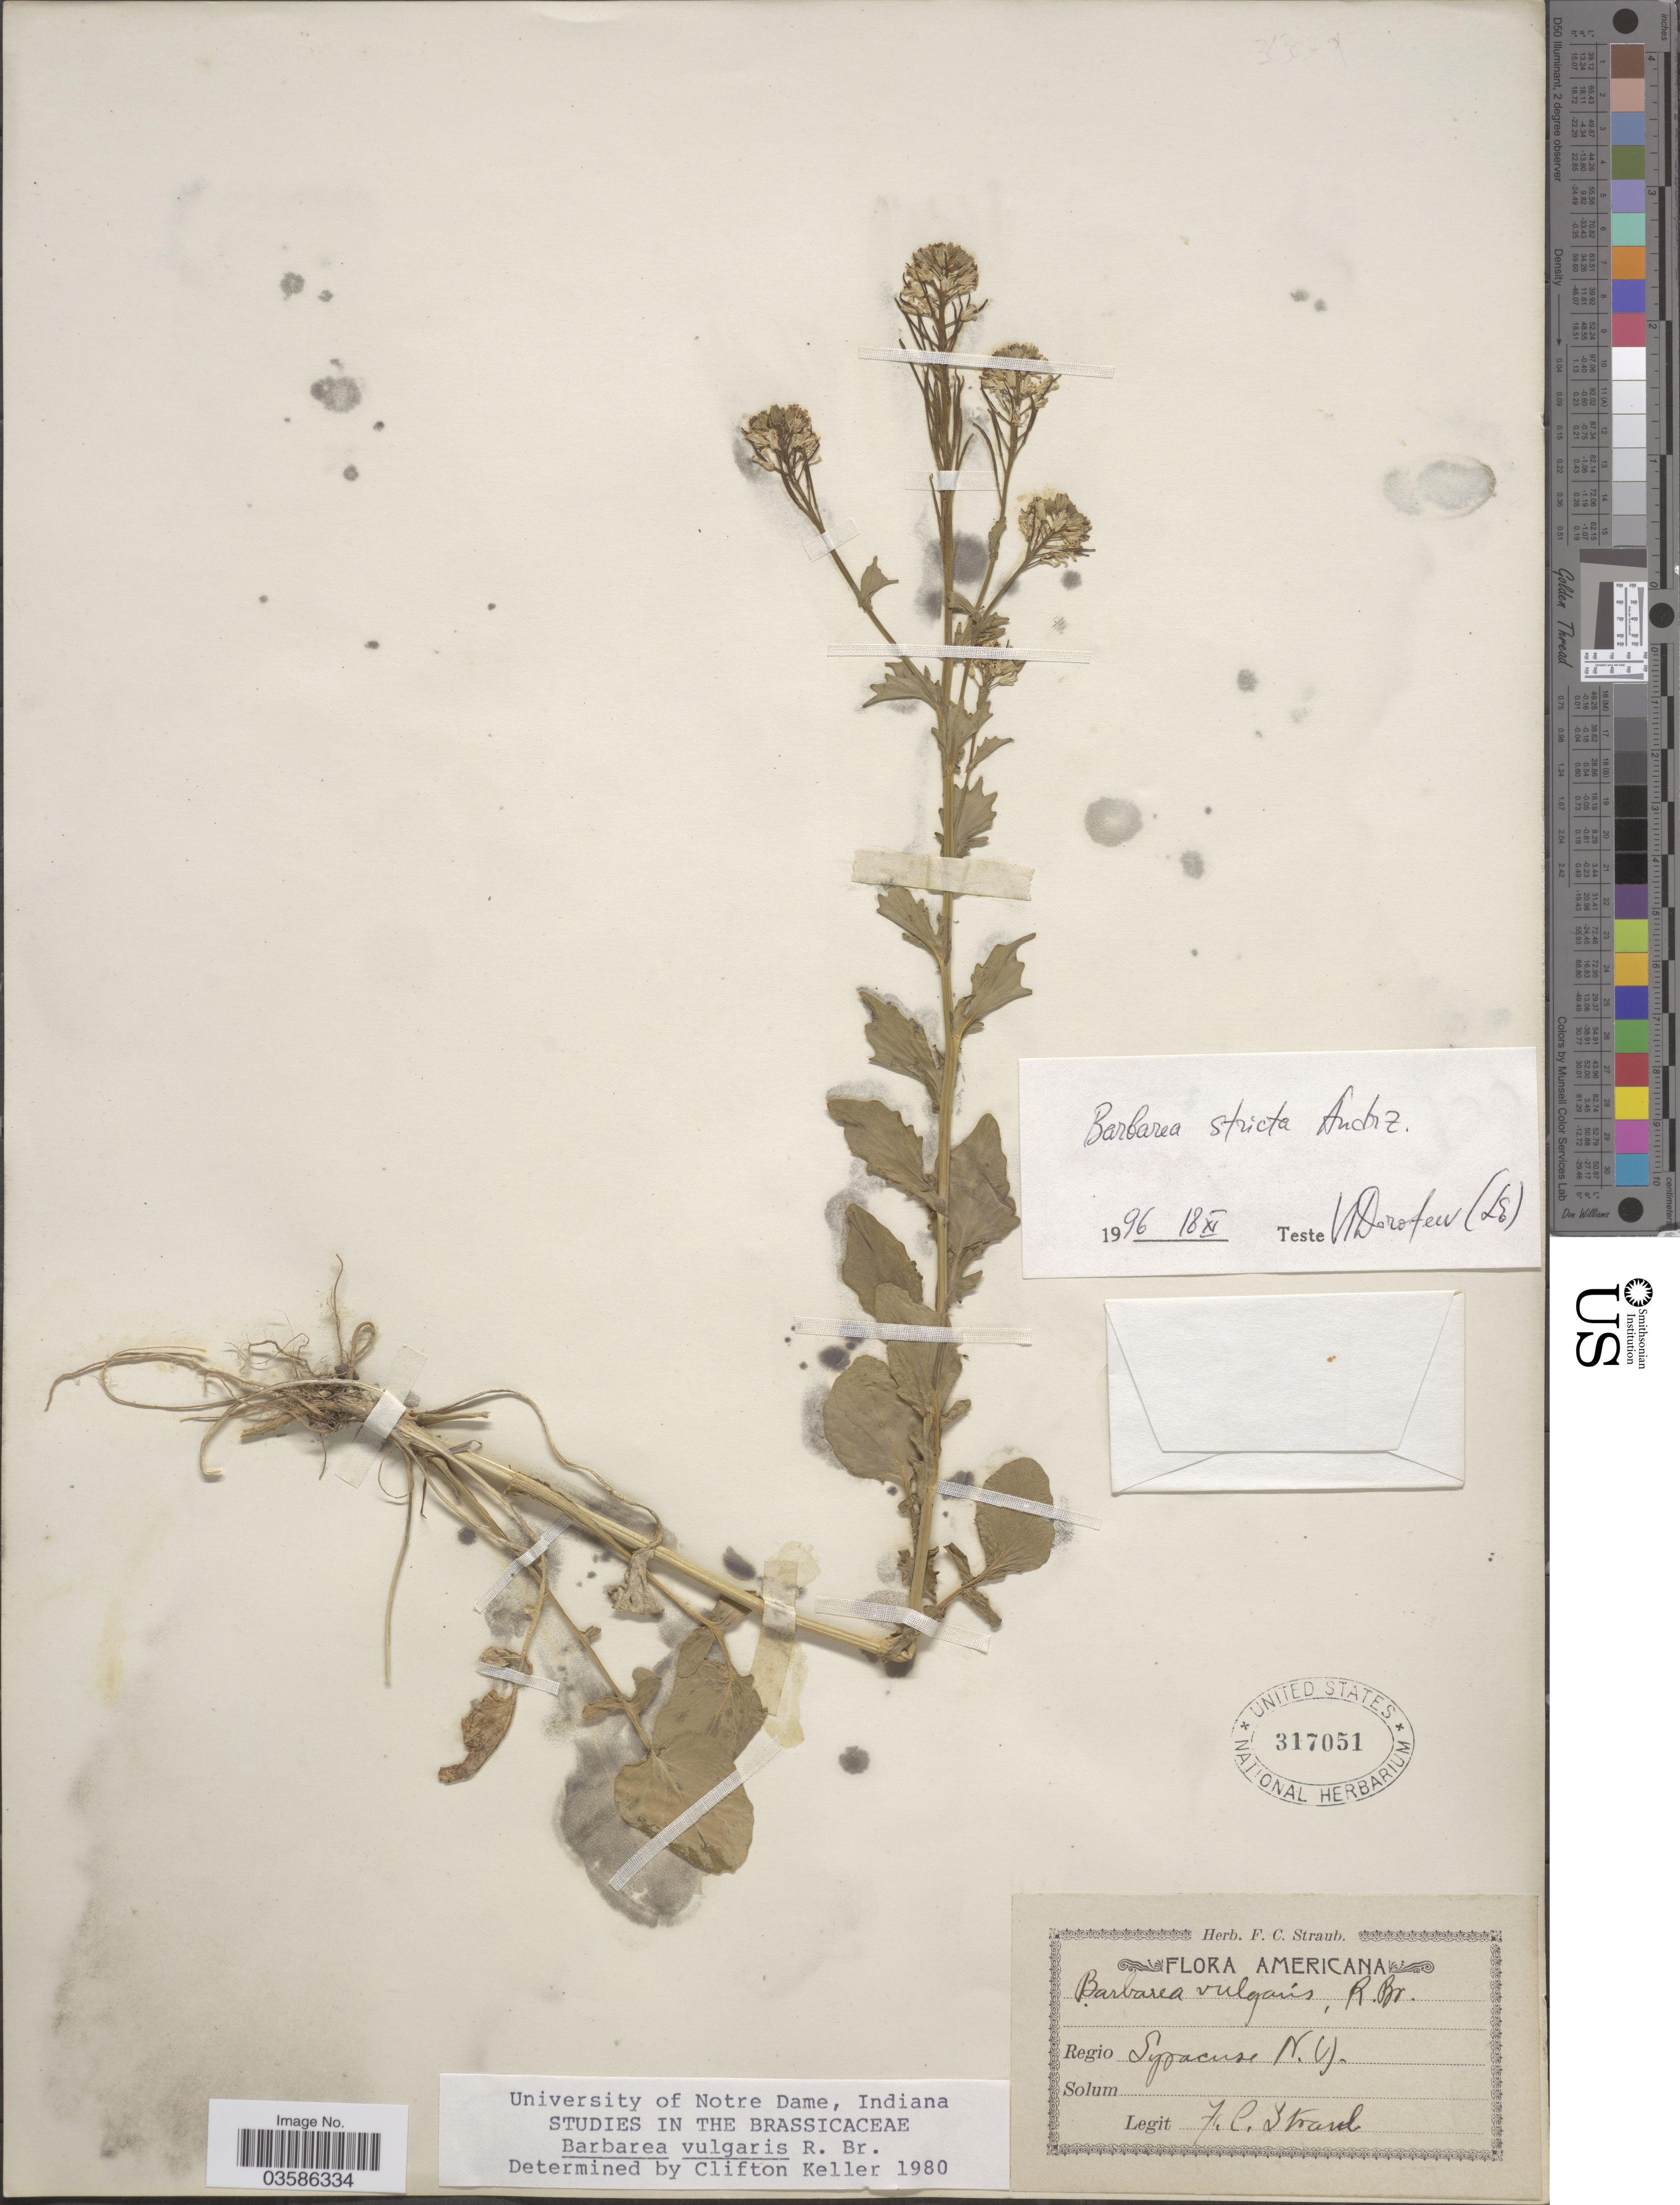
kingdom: Plantae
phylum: Tracheophyta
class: Magnoliopsida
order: Brassicales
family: Brassicaceae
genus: Barbarea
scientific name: Barbarea stricta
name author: Andrz.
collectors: F. Straub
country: United States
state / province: New York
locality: Regio Syracuse.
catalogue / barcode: US 317051